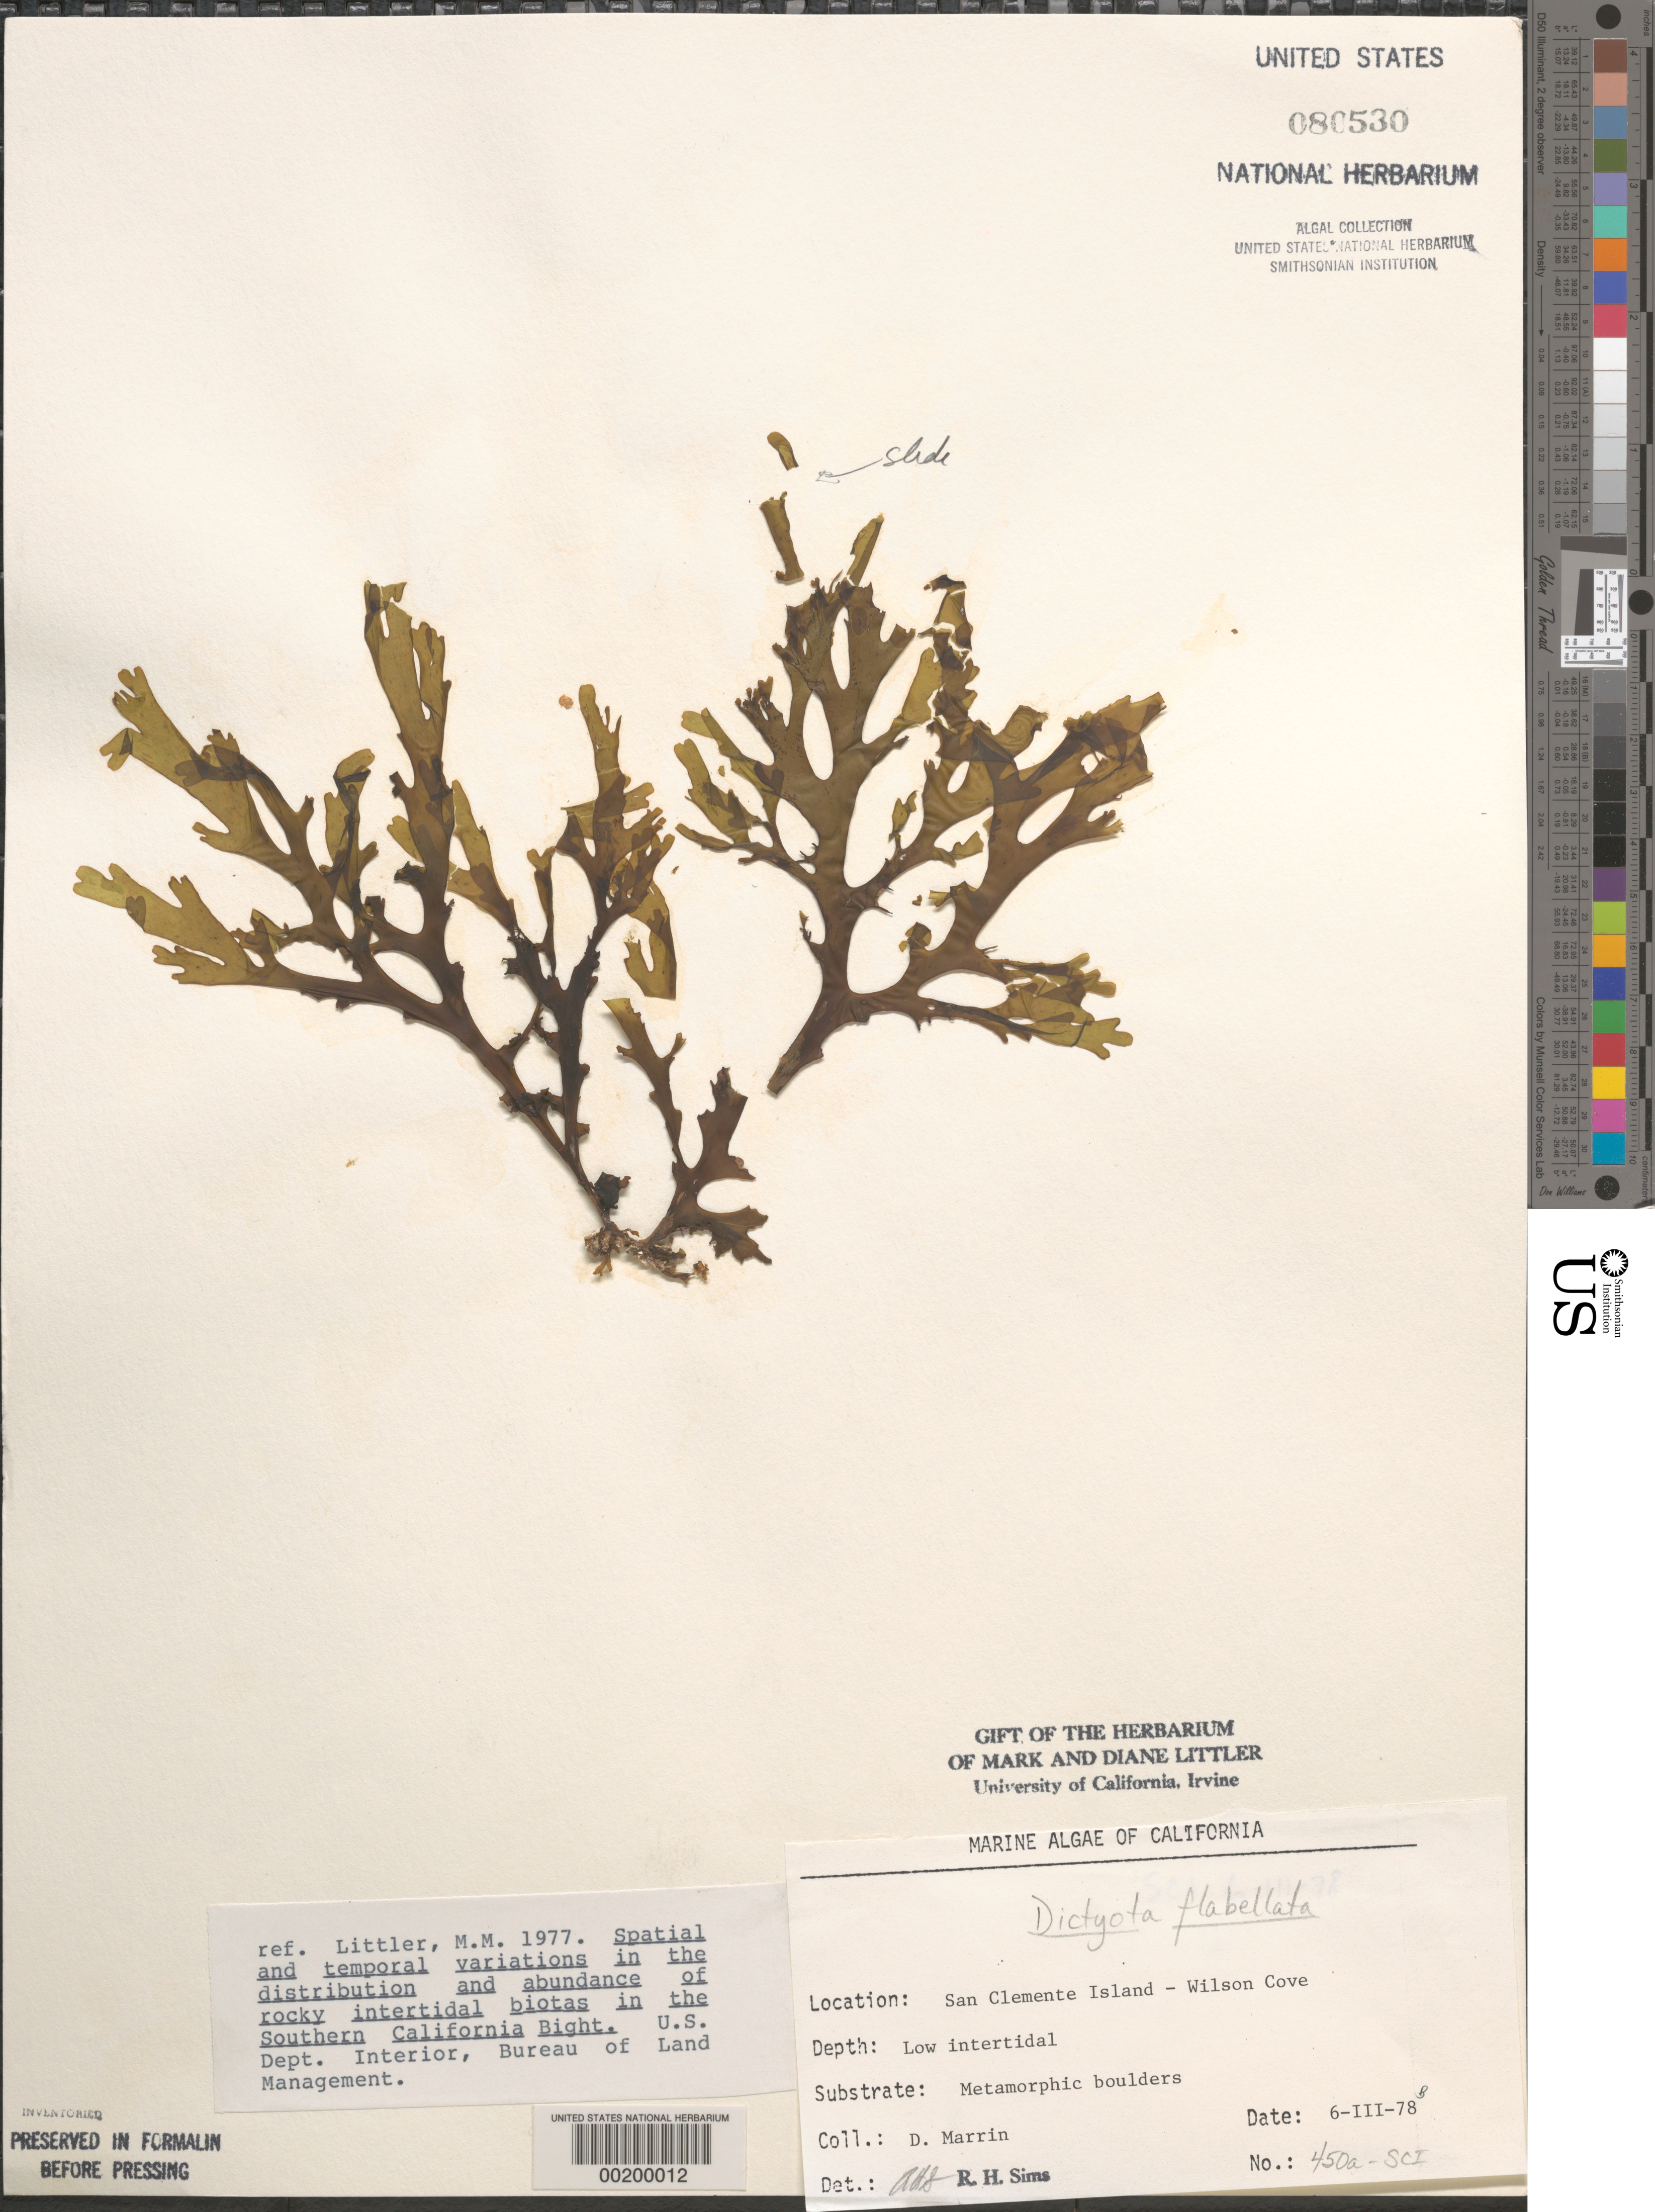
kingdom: Chromista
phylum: Ochrophyta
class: Phaeophyceae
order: Dictyotales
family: Dictyotaceae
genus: Dictyota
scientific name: Dictyota flabellata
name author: (Collins) Setch. & N.L. Gardner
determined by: Sims, Robert H.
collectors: D. Marrin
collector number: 450a-sci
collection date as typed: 06 Mar 1978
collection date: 1978-03-06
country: United States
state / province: California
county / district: Los Angeles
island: San Clemente Island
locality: Wilson Cove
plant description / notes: BLM-SOCALBIGHT Rocky Intertidal Survey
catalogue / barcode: US 80530